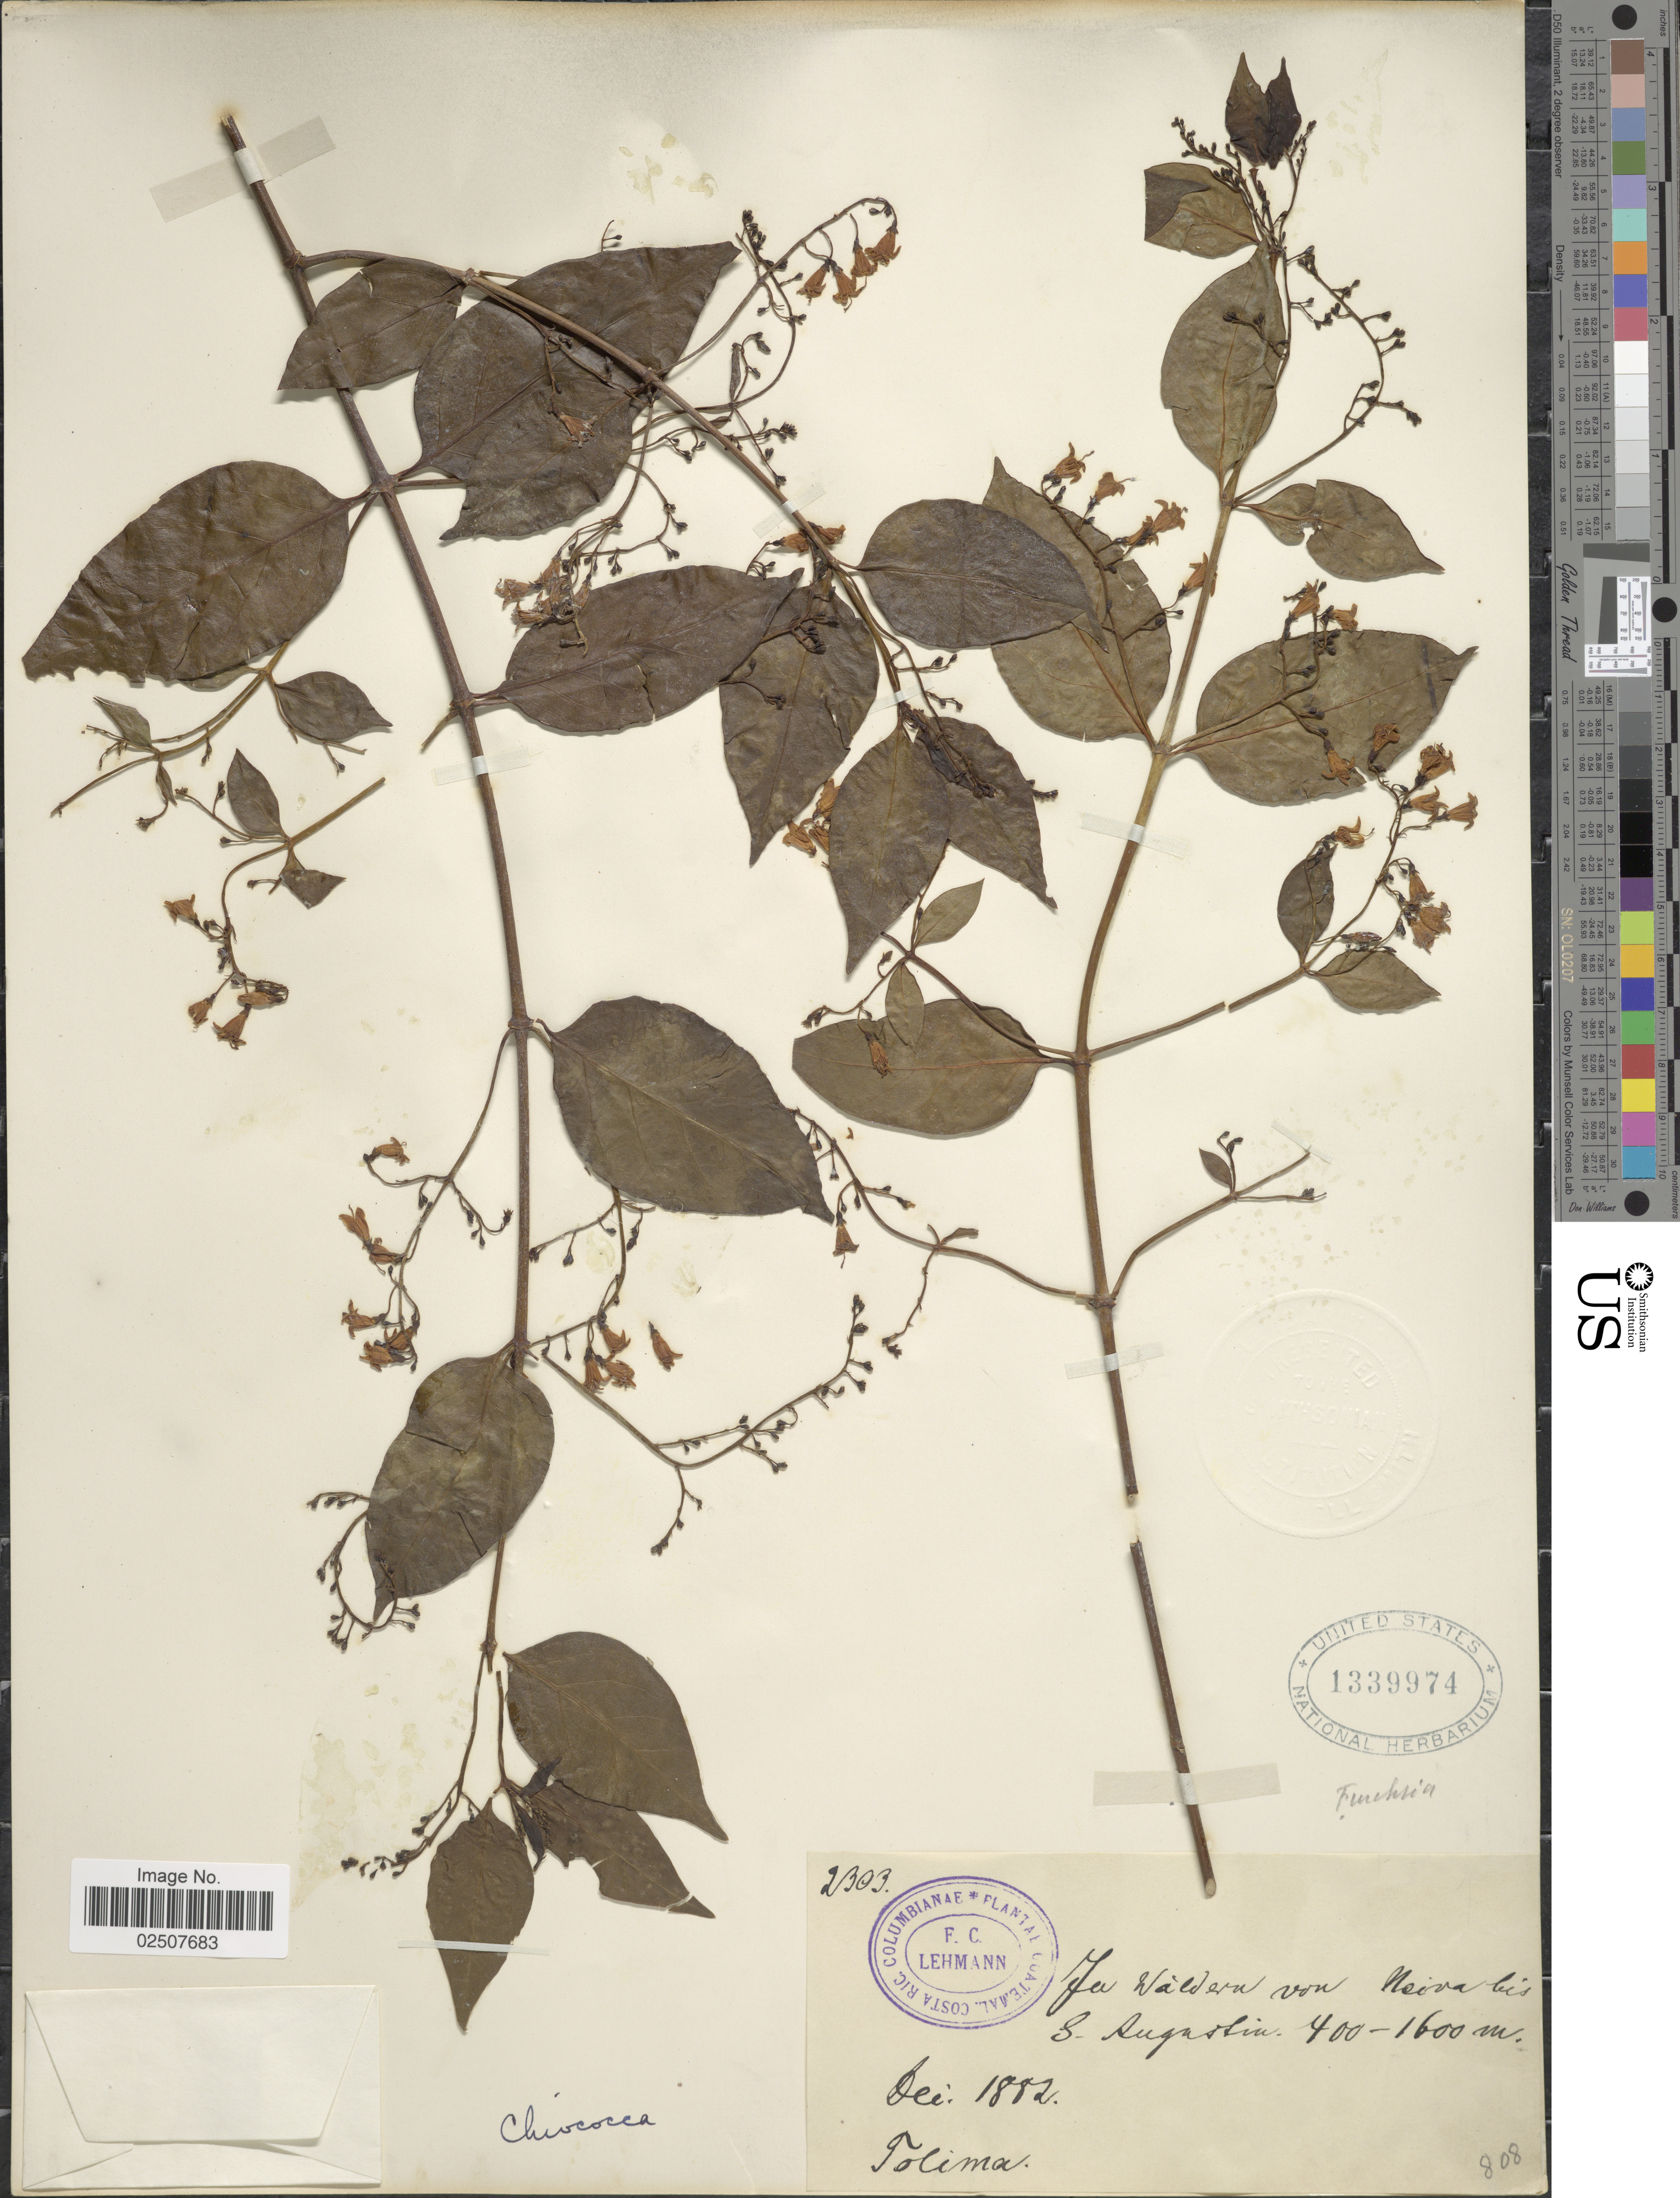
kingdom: Plantae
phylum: Tracheophyta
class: Magnoliopsida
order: Gentianales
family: Rubiaceae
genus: Chiococca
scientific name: Chiococca sp.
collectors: F. C. Lehmann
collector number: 2303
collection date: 1882-12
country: Colombia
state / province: Tolima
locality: In Waldern von Neiva bis S Augustin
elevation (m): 400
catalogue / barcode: US 1339974